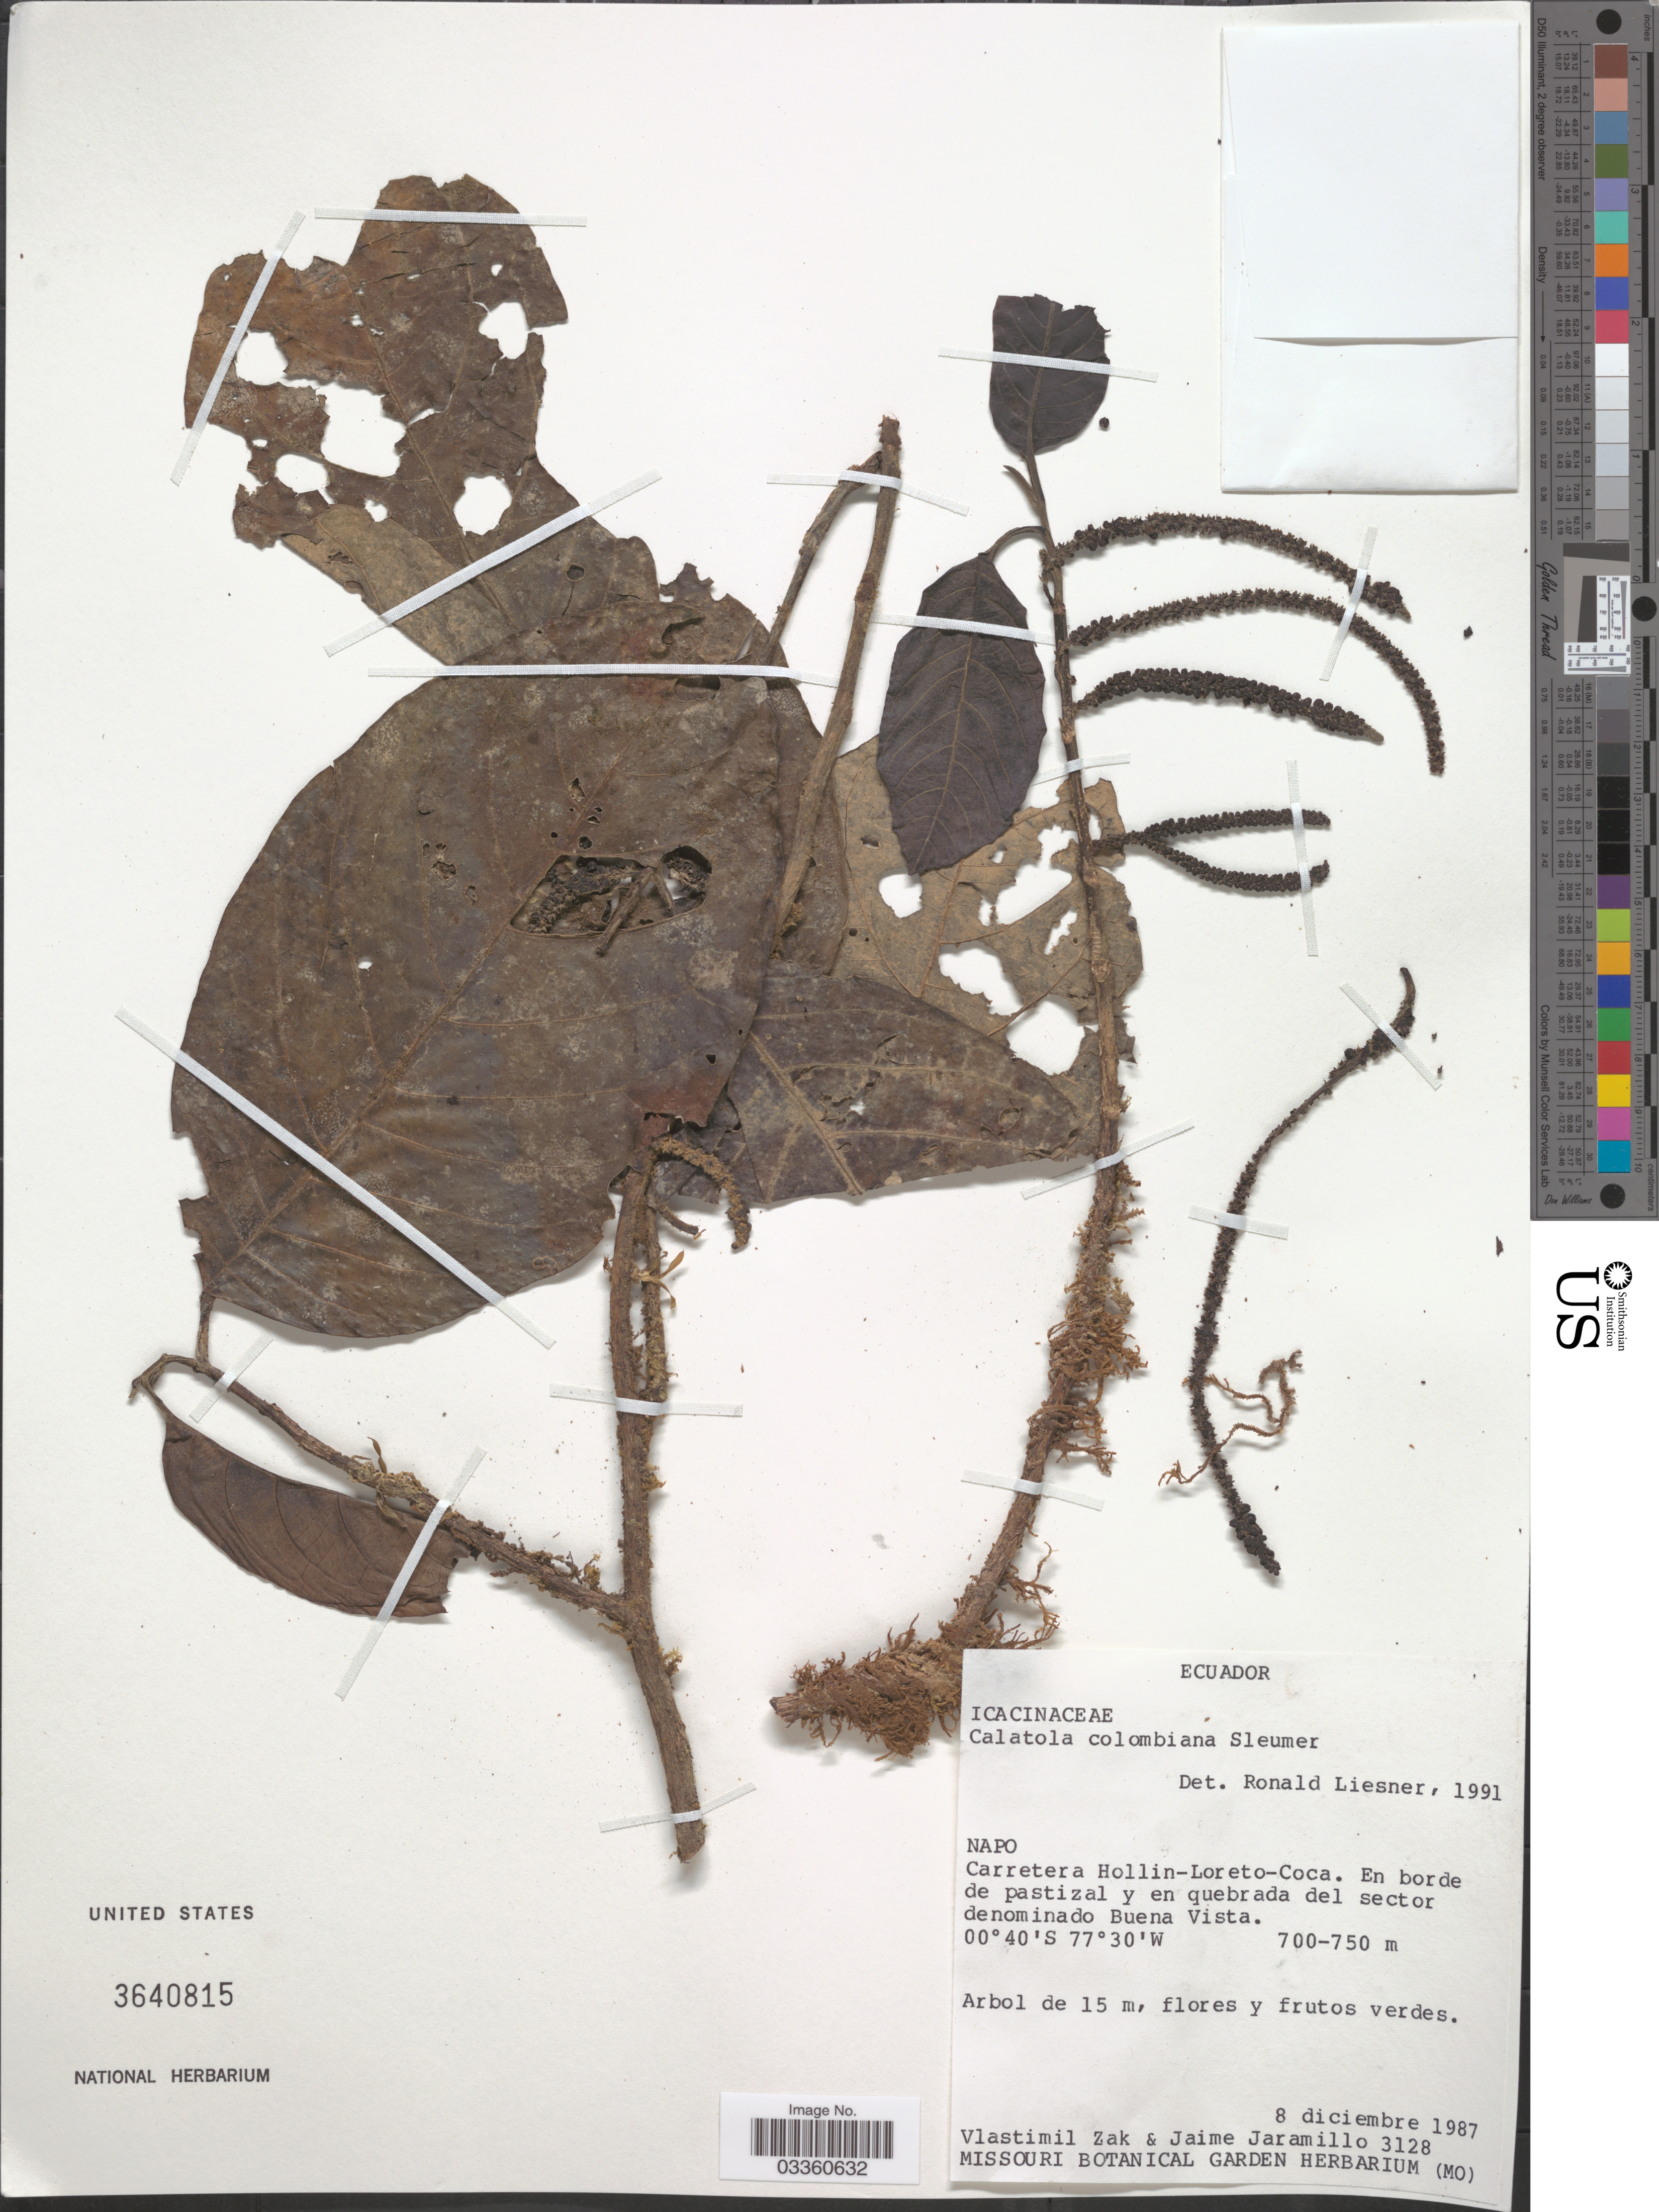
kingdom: Plantae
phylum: Tracheophyta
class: Magnoliopsida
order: Metteniusales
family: Metteniusaceae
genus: Calatola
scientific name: Calatola columbiana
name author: Sleumer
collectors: V. Zak & J. Jaramillo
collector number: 3128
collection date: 1987-12-08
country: Ecuador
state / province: Napo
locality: Carretera Hollin-Loreto-Coca. En borde de pastizal y en quebrada del sector denominado Buena Vista.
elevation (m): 700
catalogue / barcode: US 3640815